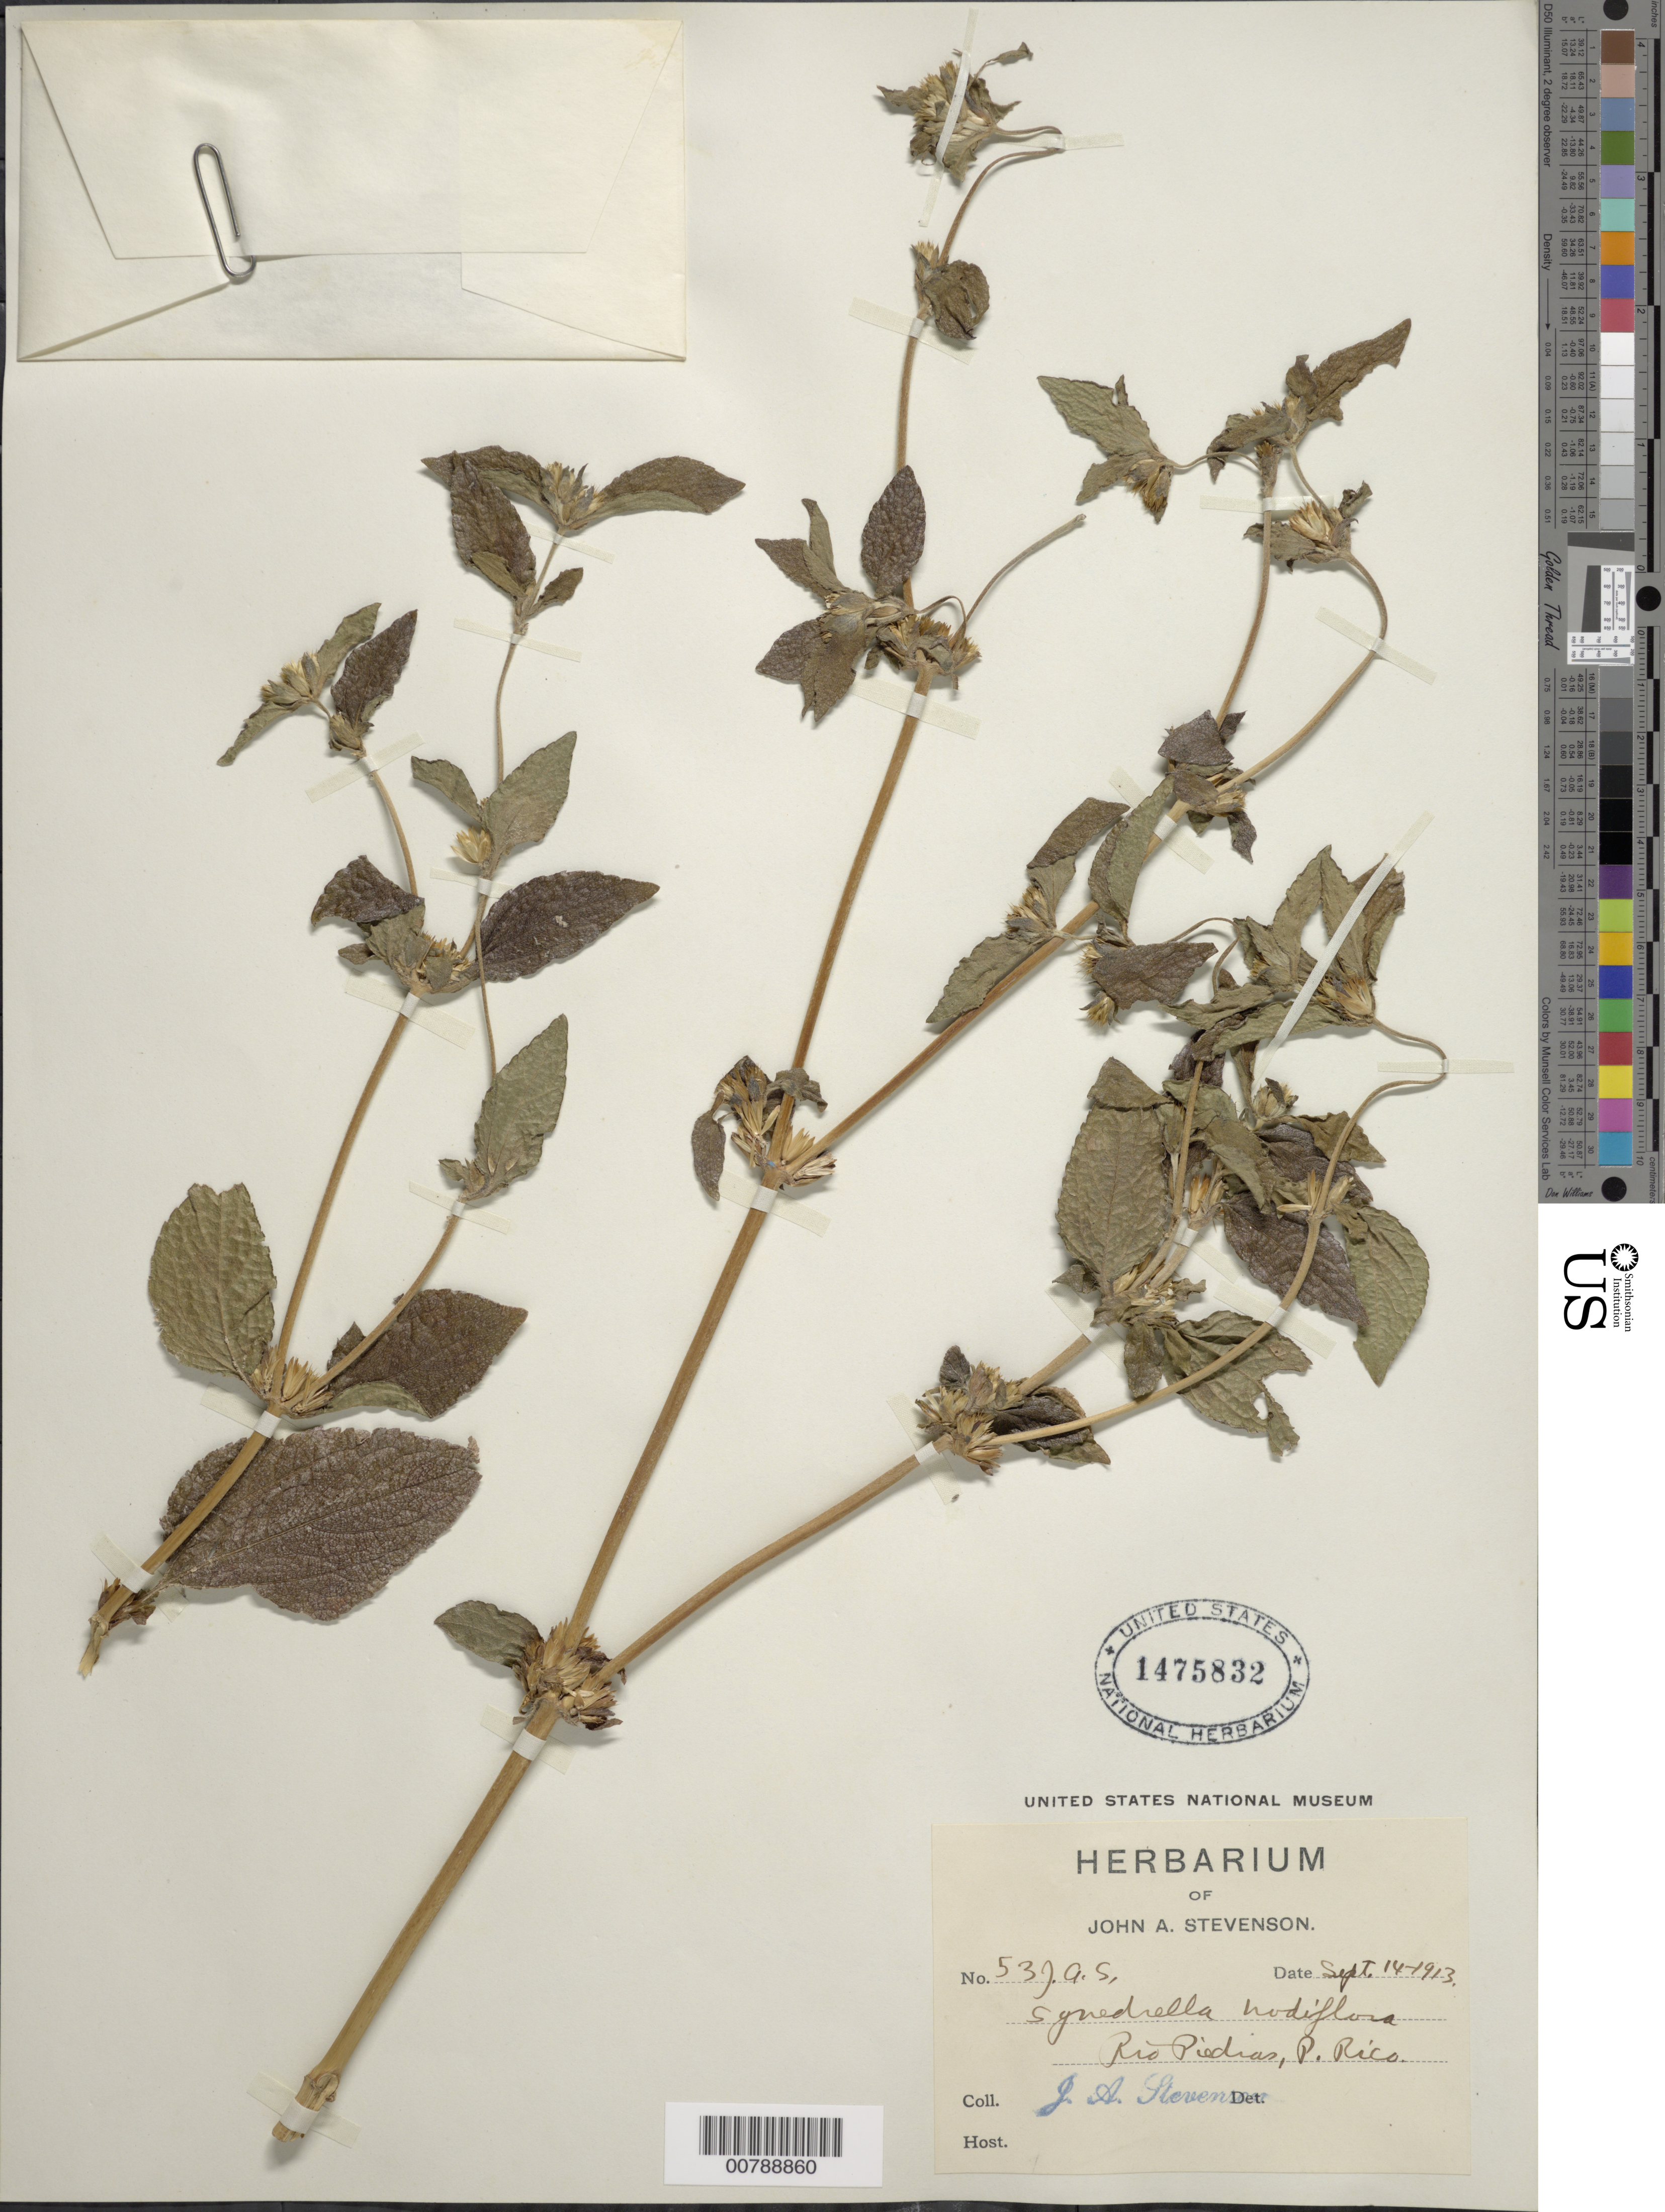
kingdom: Plantae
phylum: Tracheophyta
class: Magnoliopsida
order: Asterales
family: Asteraceae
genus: Synedrella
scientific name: Synedrella nodiflora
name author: (L.) Gaertn.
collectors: J. Stevenson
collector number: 53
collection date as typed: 14 Sep 1913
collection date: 1913-09-14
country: Puerto Rico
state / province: San Juan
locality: Río Piedras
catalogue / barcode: US 1475832